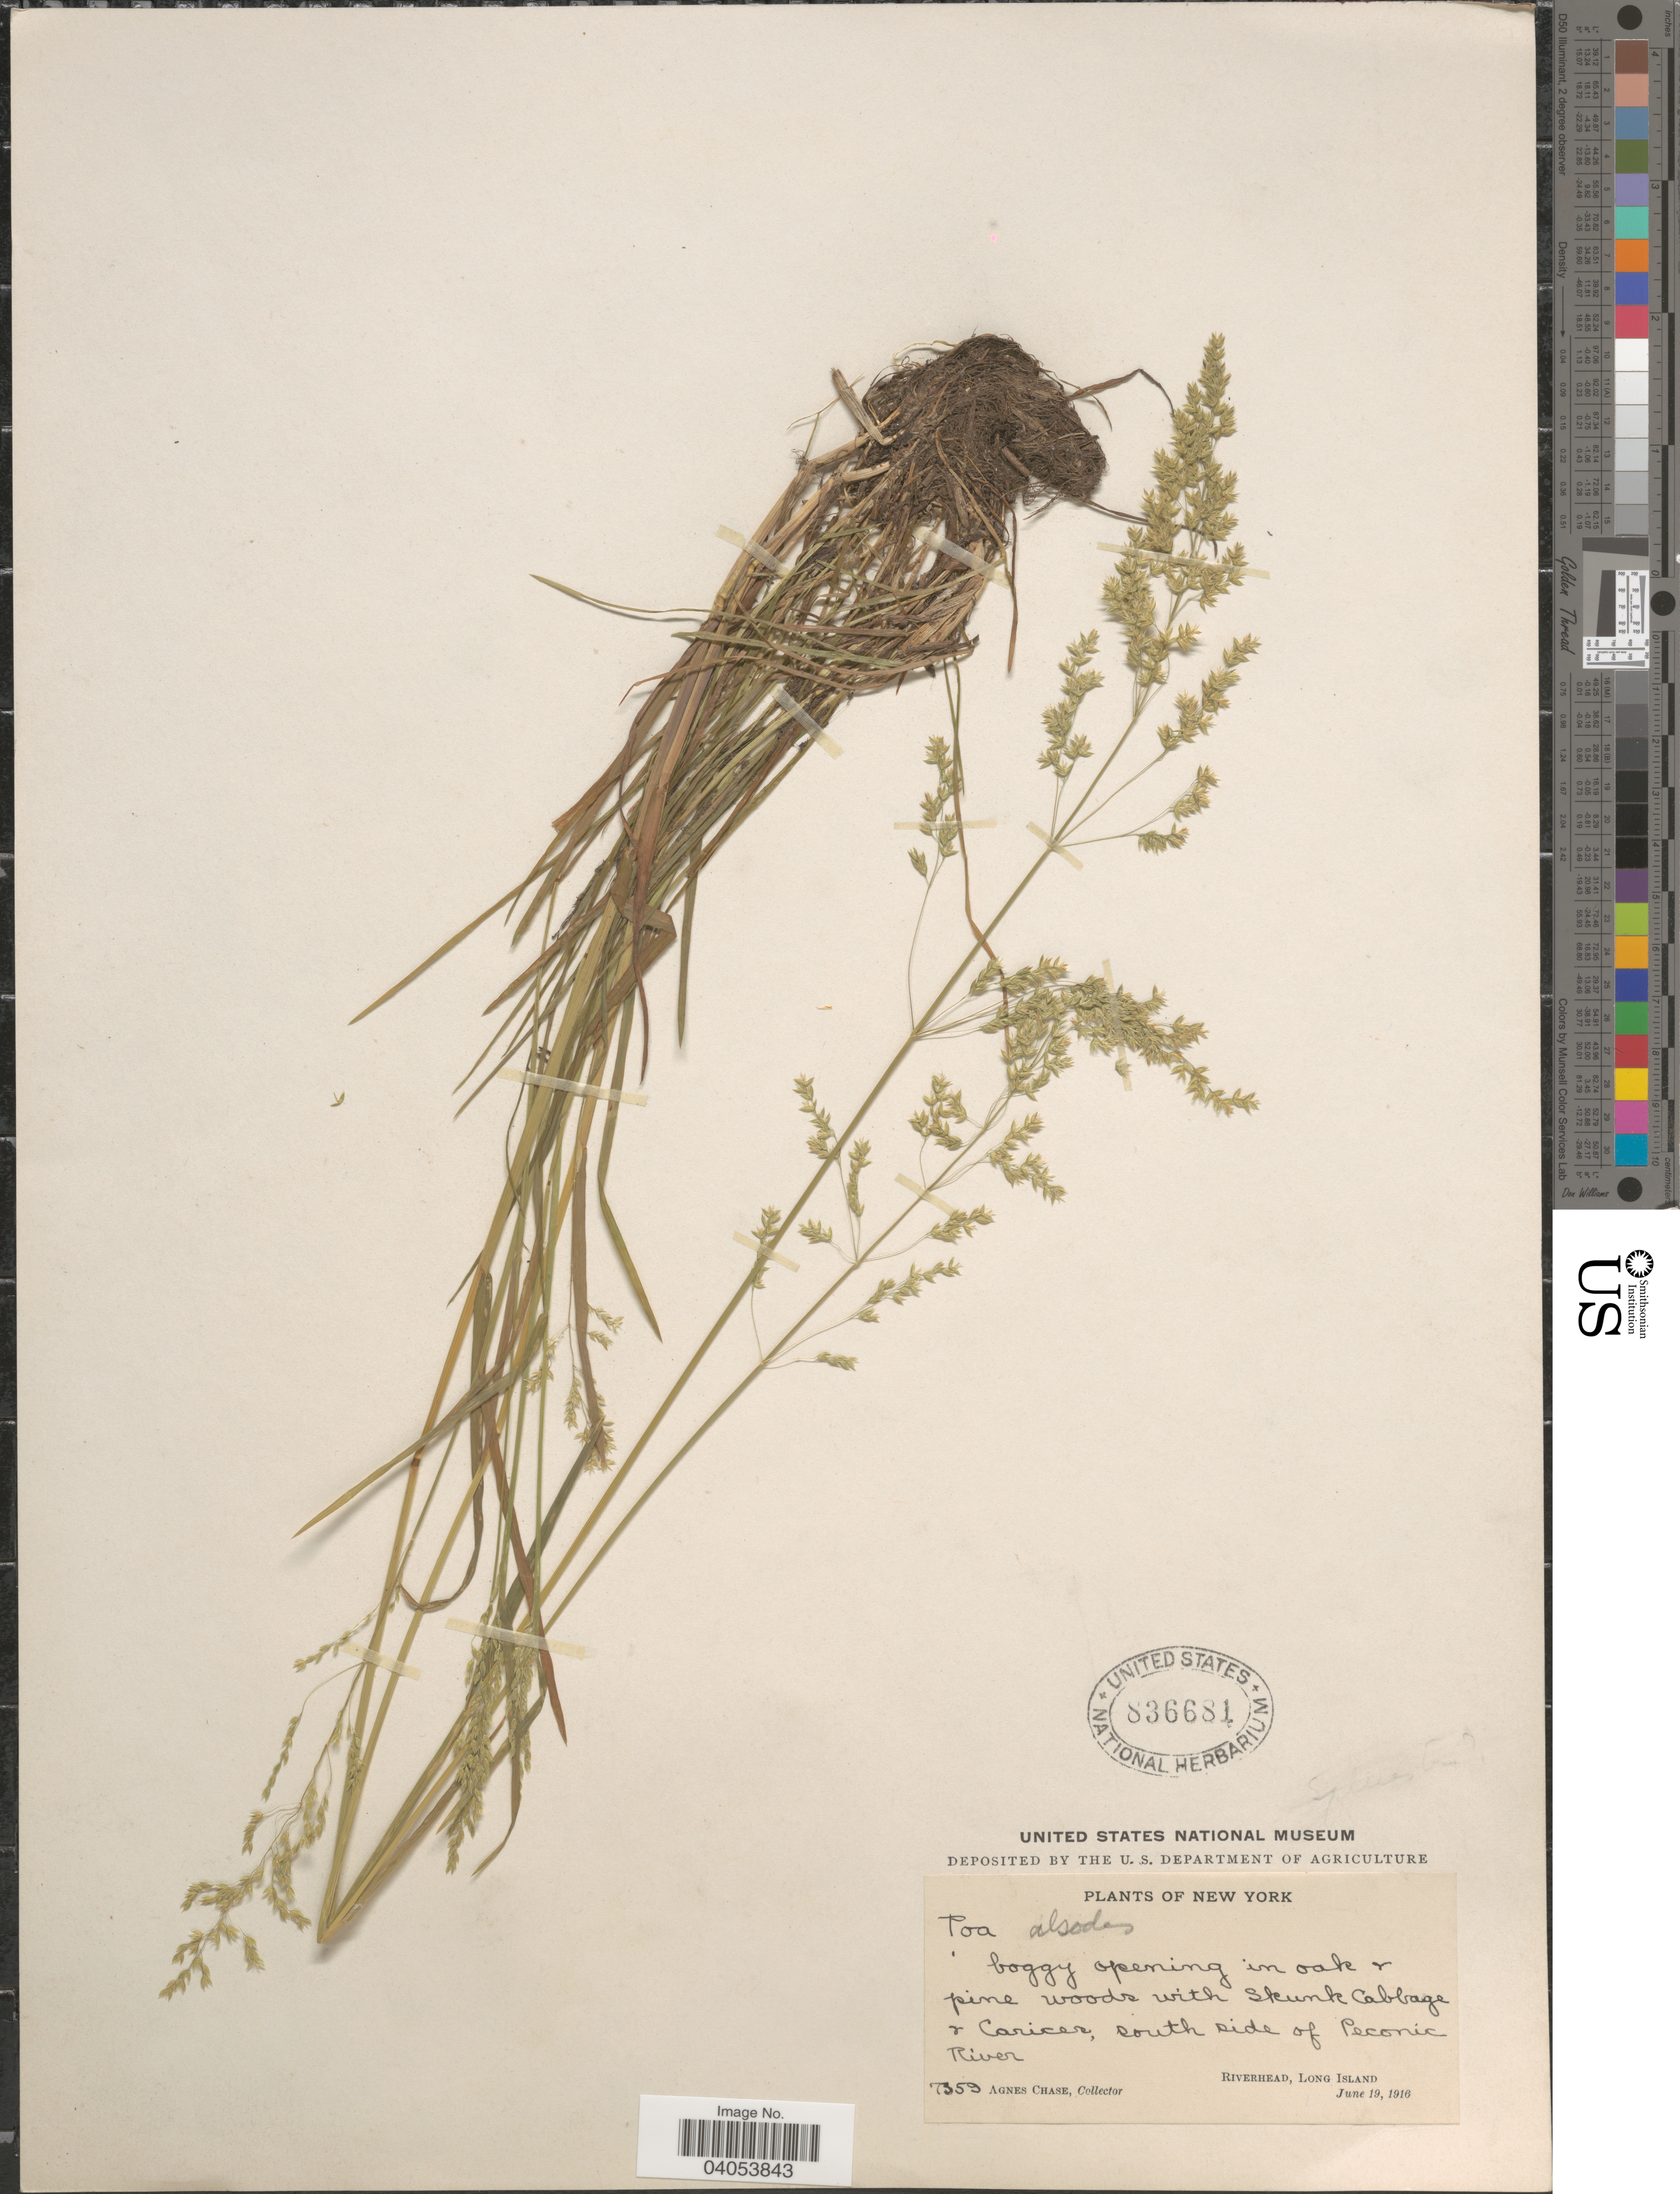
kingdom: Plantae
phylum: Tracheophyta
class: Liliopsida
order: Poales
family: Poaceae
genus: Poa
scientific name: Poa alsodes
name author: A. Gray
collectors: A. Chase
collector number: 7359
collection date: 1916-06-19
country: United States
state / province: New York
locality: South side of Peconic River. Riverhead, Long Island.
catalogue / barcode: US 836681